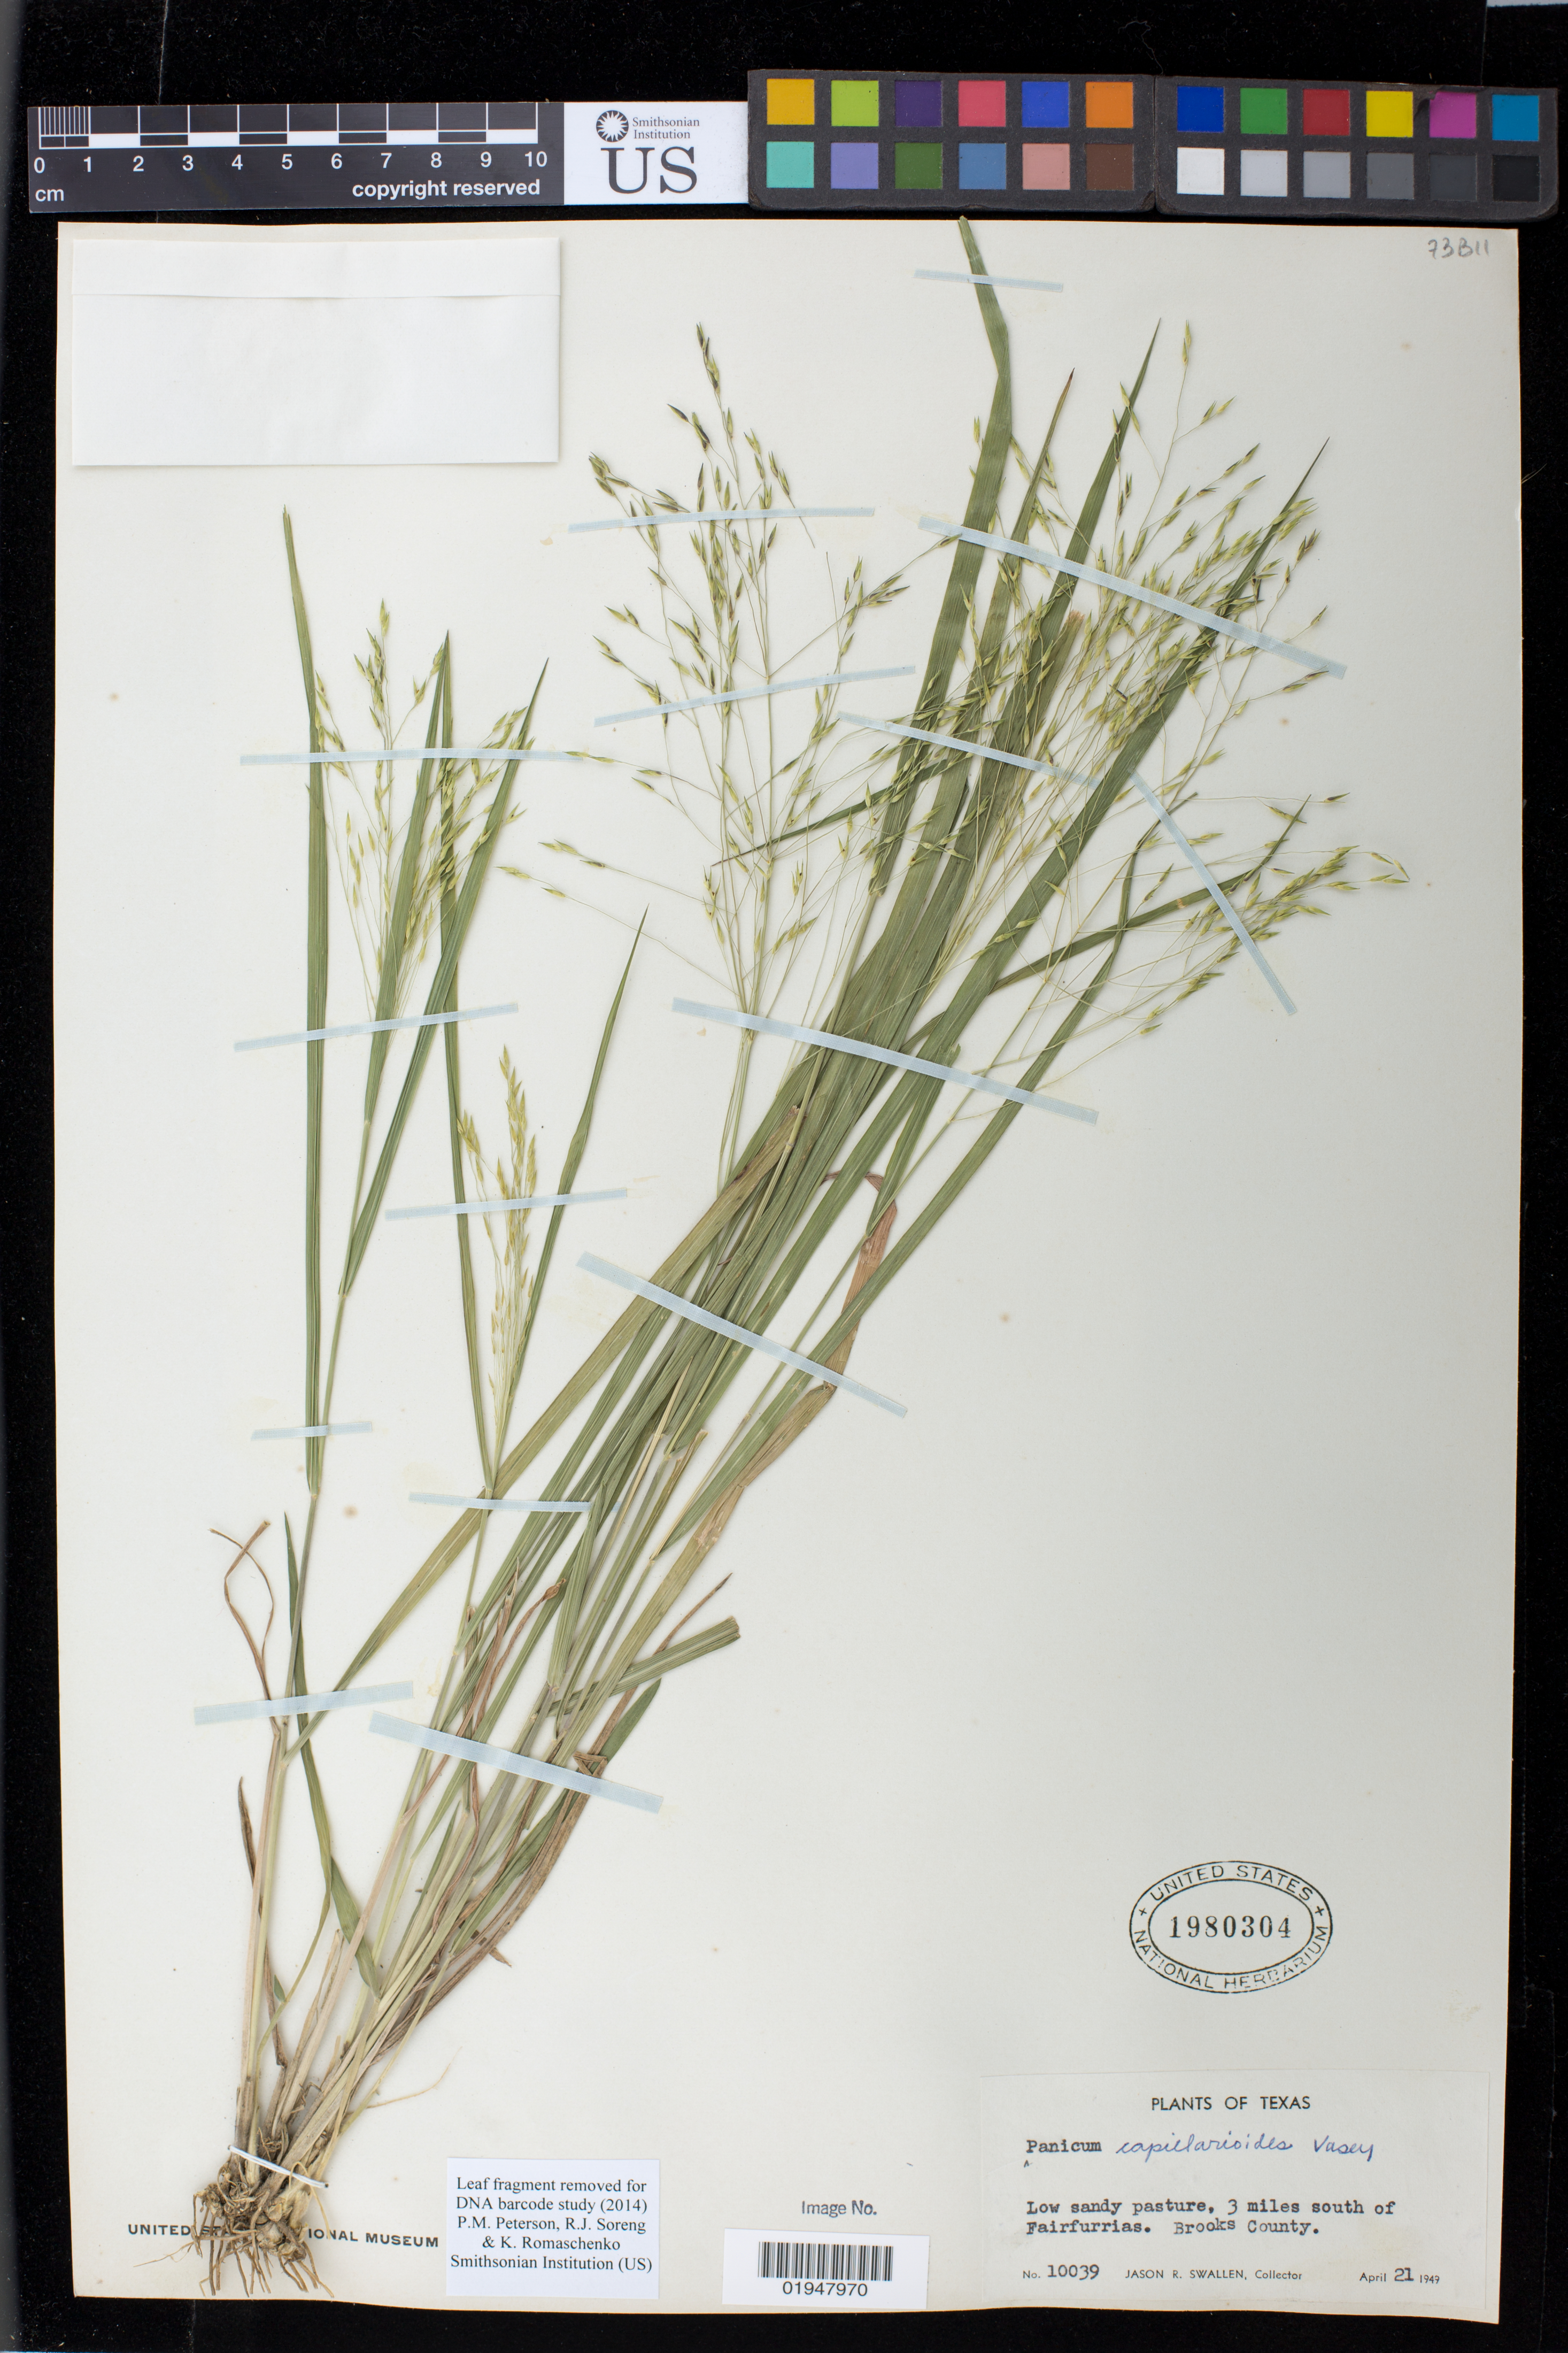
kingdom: Plantae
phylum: Tracheophyta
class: Liliopsida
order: Poales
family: Poaceae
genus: Panicum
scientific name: Panicum capillarioides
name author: Vasey in J.M. Coult.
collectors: J. R. Swallen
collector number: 10039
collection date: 1949-04-21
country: United States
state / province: Texas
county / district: Brooks County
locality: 3 miles south of Fairfuffias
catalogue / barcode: US 1980304